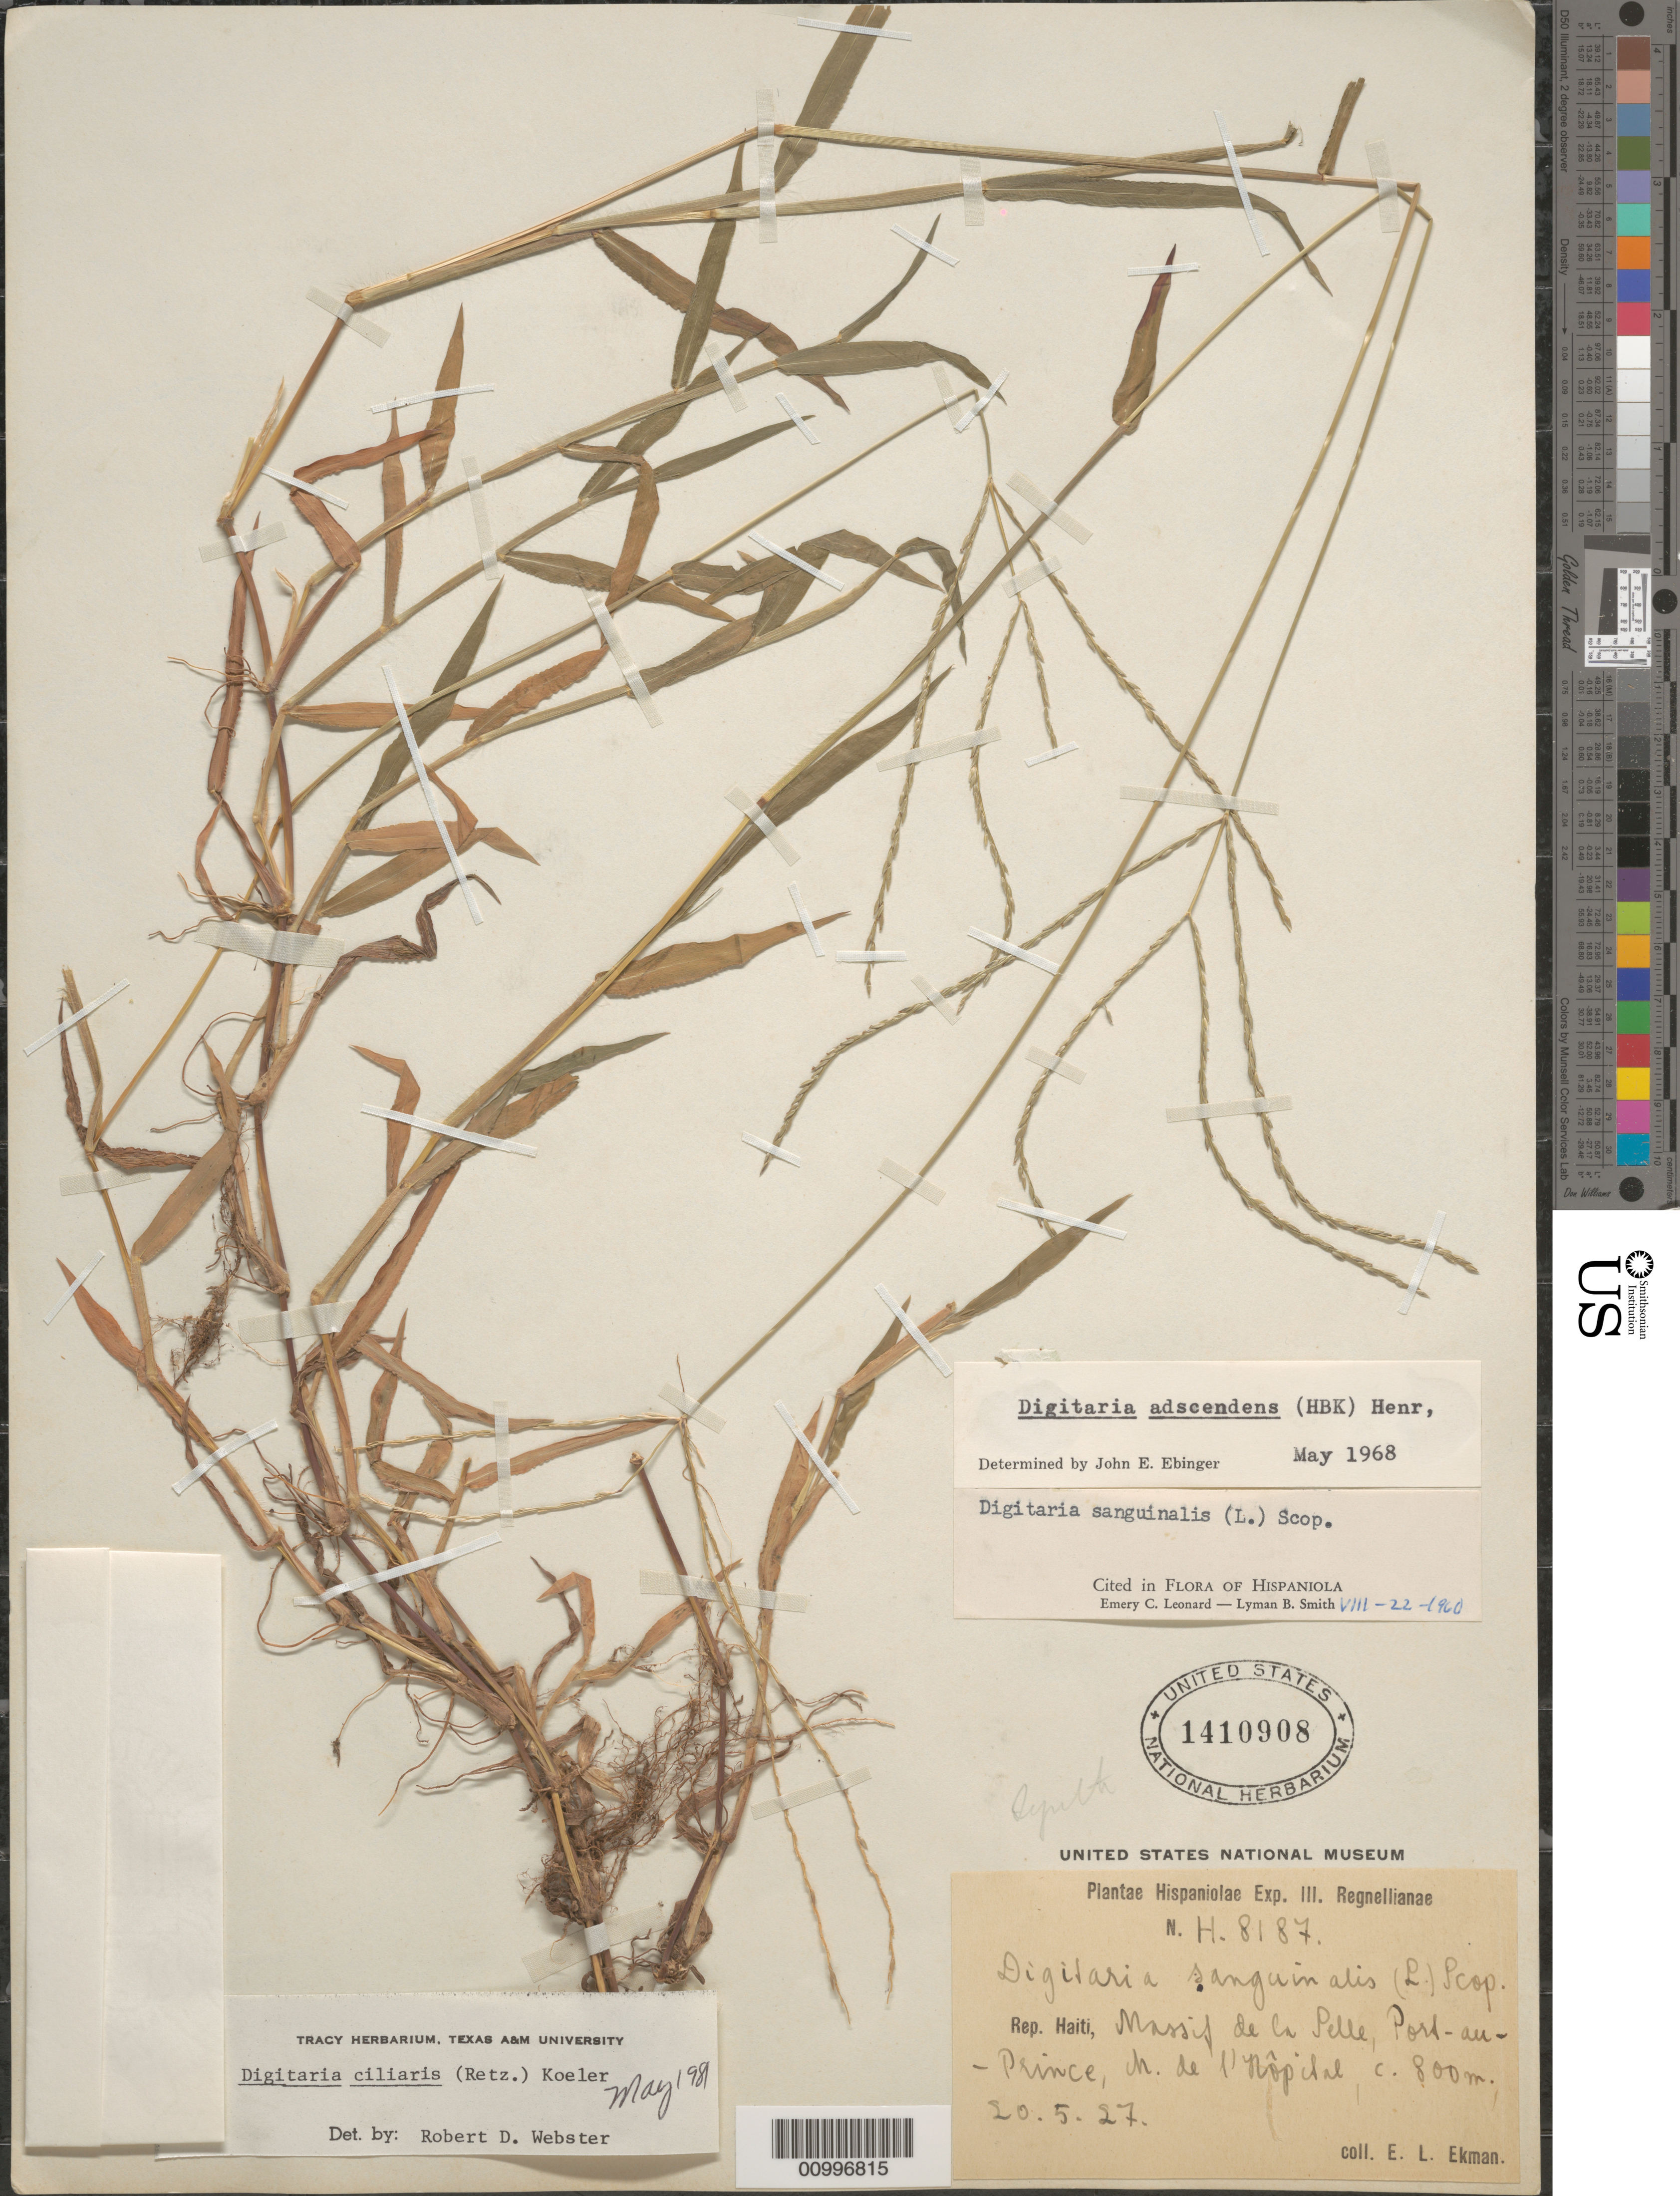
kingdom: Plantae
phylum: Tracheophyta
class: Liliopsida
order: Poales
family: Poaceae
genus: Digitaria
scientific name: Digitaria ciliaris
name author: (Retz.) Koeler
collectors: E. L. Ekman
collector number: H 8187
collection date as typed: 20 May 1927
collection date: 1927-05-20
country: Haiti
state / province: Óuest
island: Hispaniola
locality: Massif de la Pelle, Port-au-Prince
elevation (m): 800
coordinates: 0 N, 0 E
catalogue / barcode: US 1410908